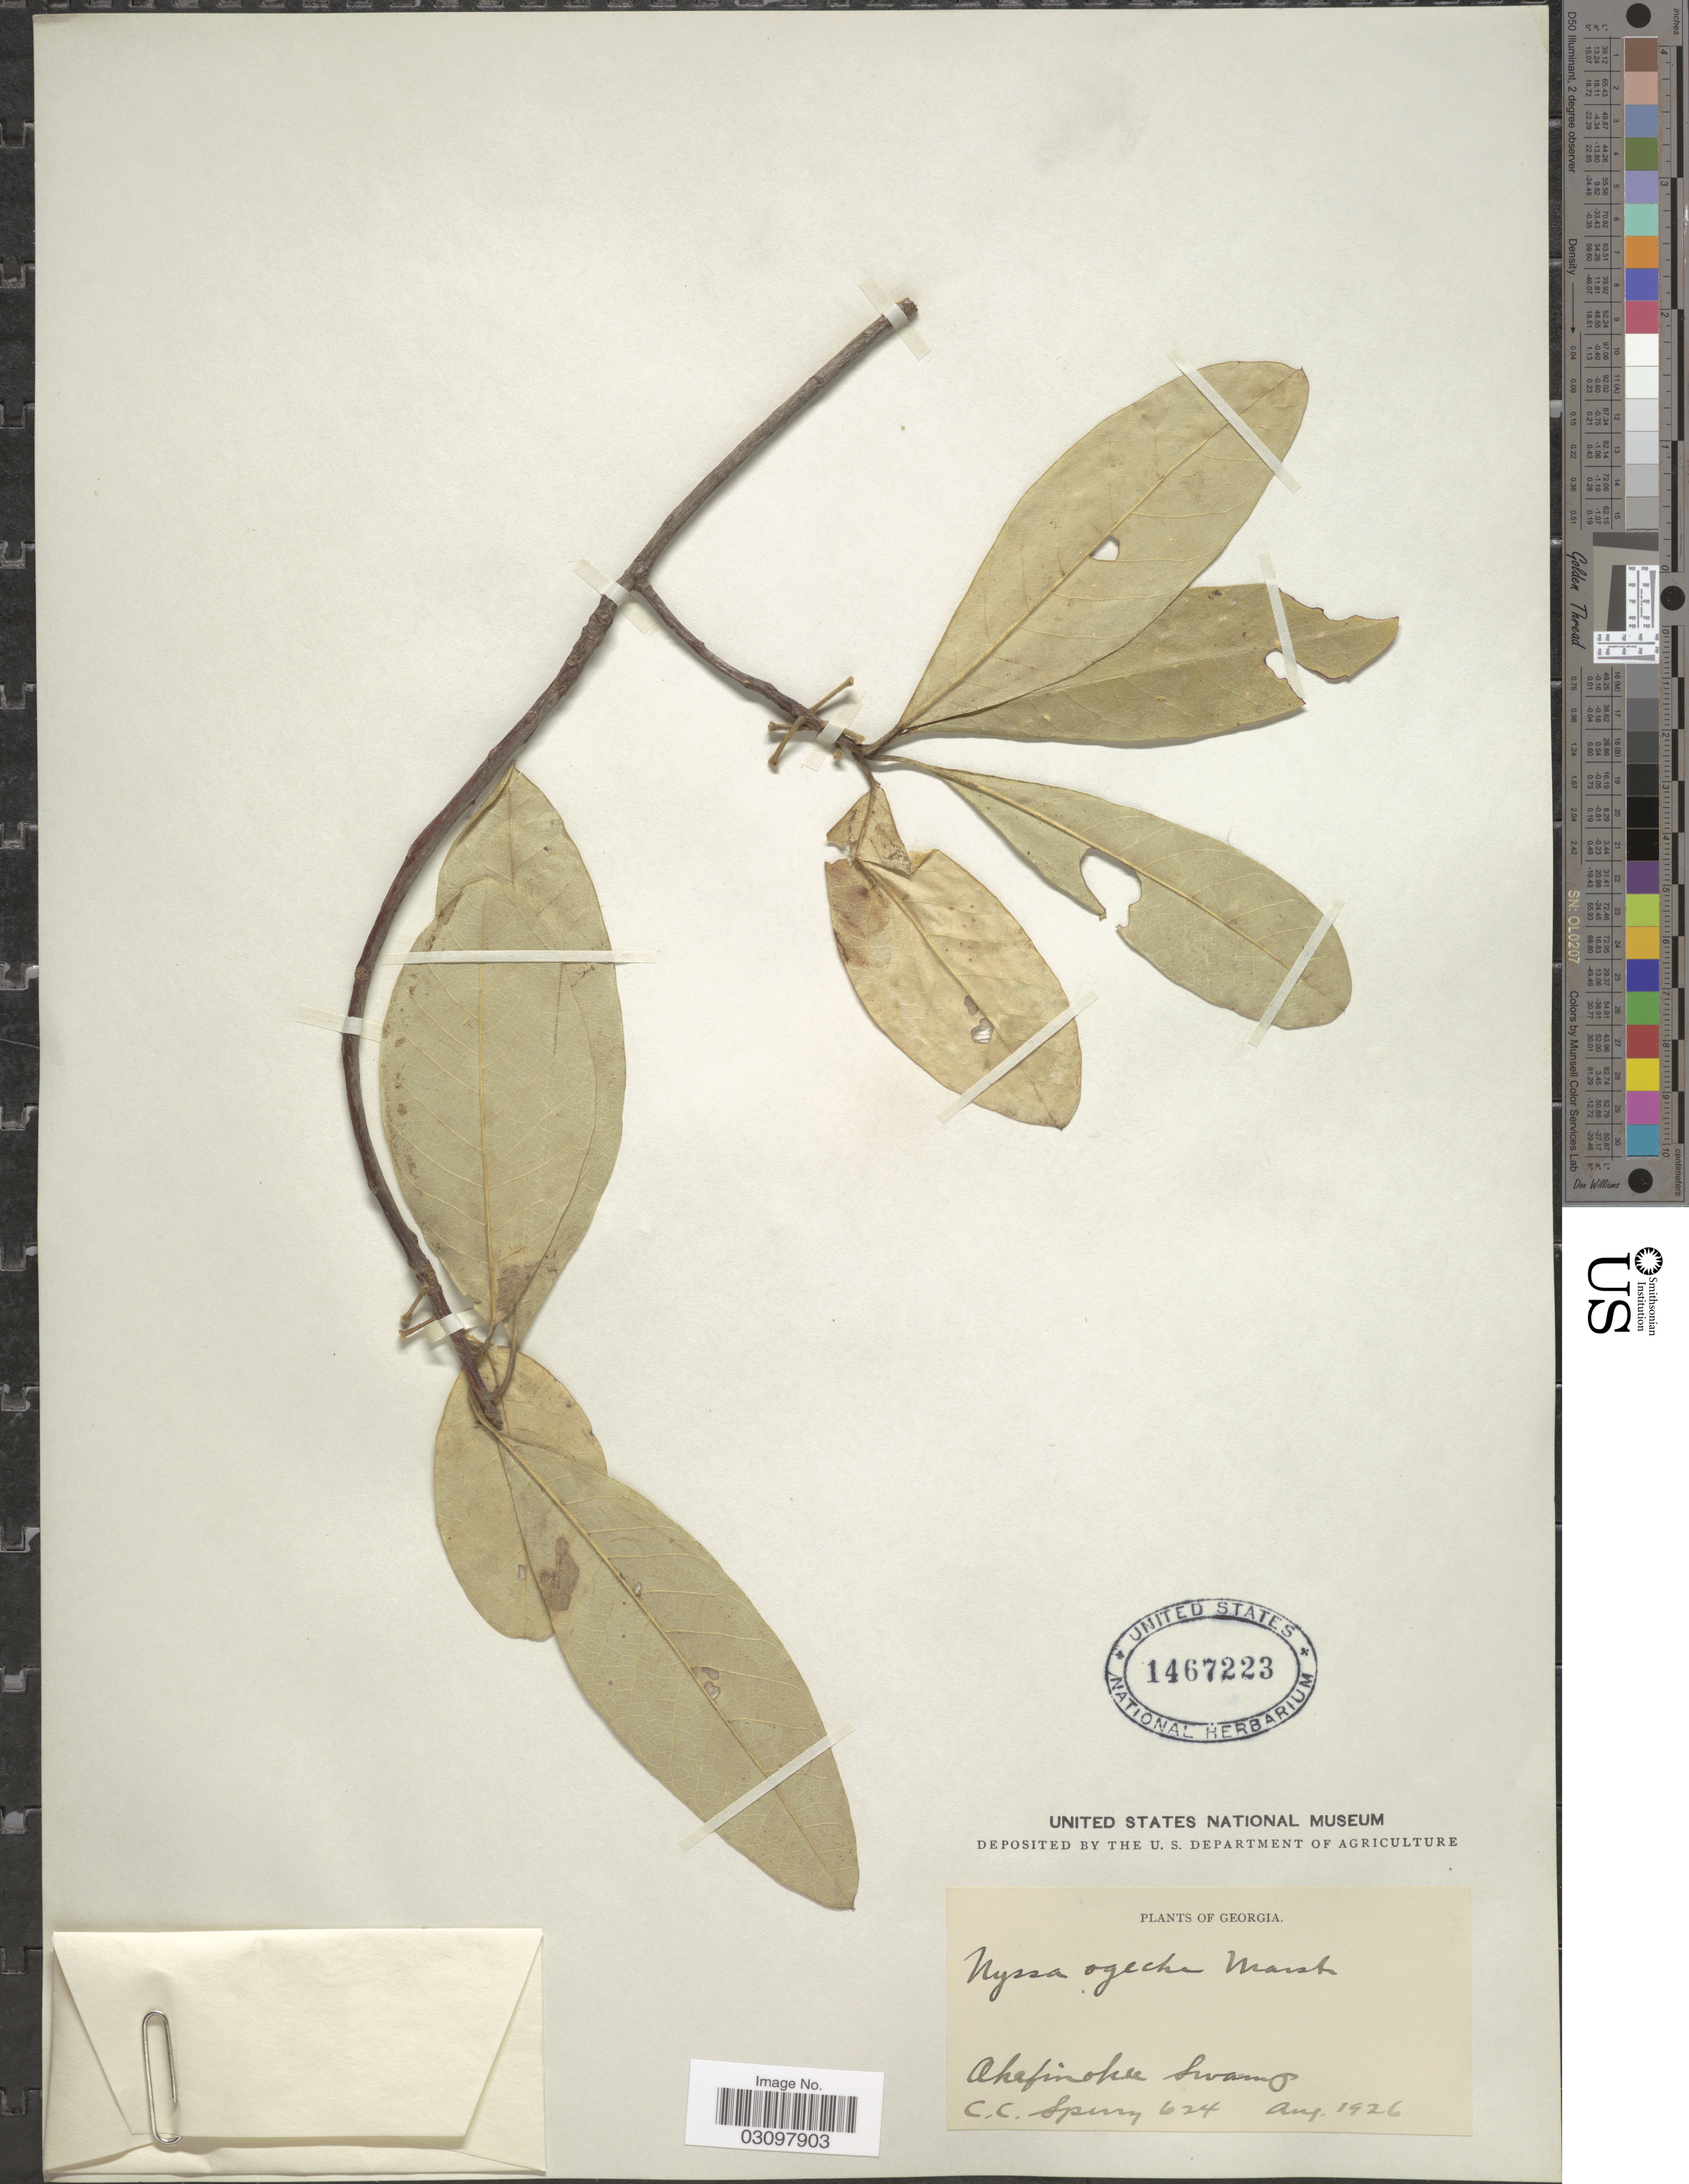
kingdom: Plantae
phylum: Tracheophyta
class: Magnoliopsida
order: Cornales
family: Nyssaceae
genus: Nyssa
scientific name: Nyssa ogeche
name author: W. Bartram ex Marshall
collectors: C. C. Sperry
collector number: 624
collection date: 1926-08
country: United States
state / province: Georgia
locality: Akefinokee Swamp.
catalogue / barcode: US 1467223